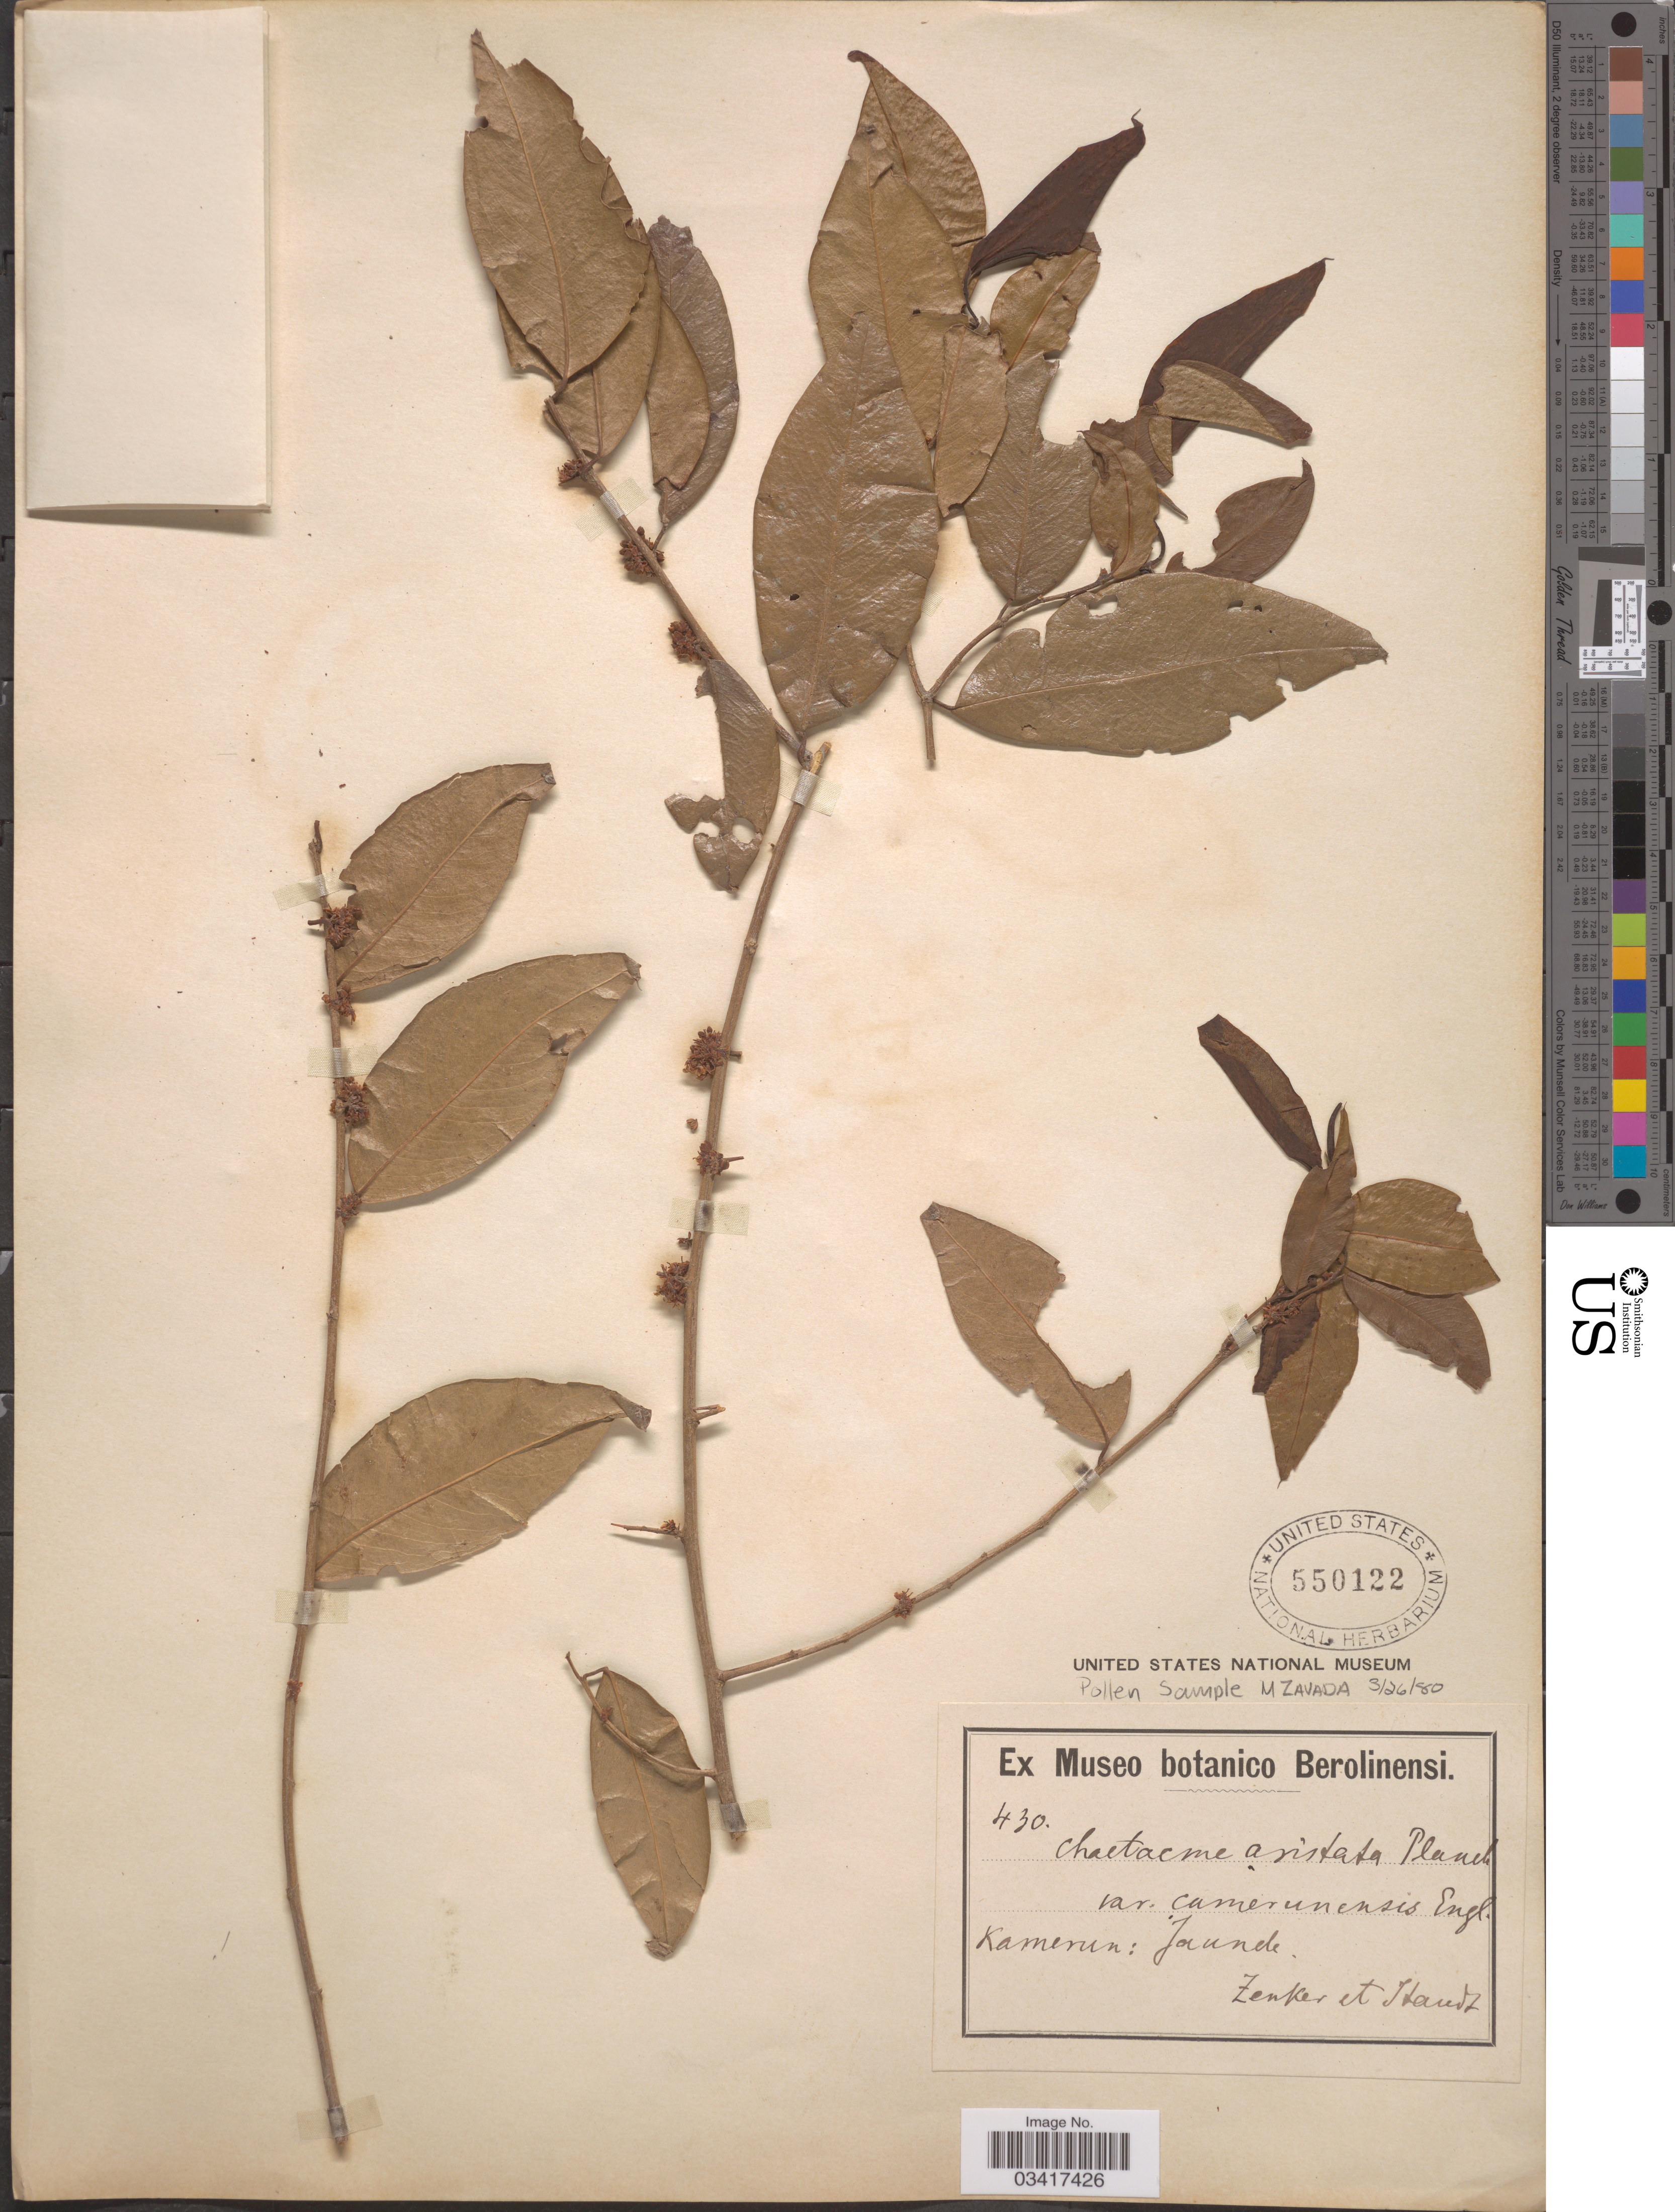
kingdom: Plantae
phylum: Tracheophyta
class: Magnoliopsida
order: Rosales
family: Cannabaceae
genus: Chaetachme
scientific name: Chaetachme aristata var. kamerunensis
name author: Engl.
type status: Syntype; Isosyntype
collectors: G. A. Zenker & A. Staudt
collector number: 430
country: Cameroon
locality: Kamerun: Jaunde.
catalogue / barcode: US 550122